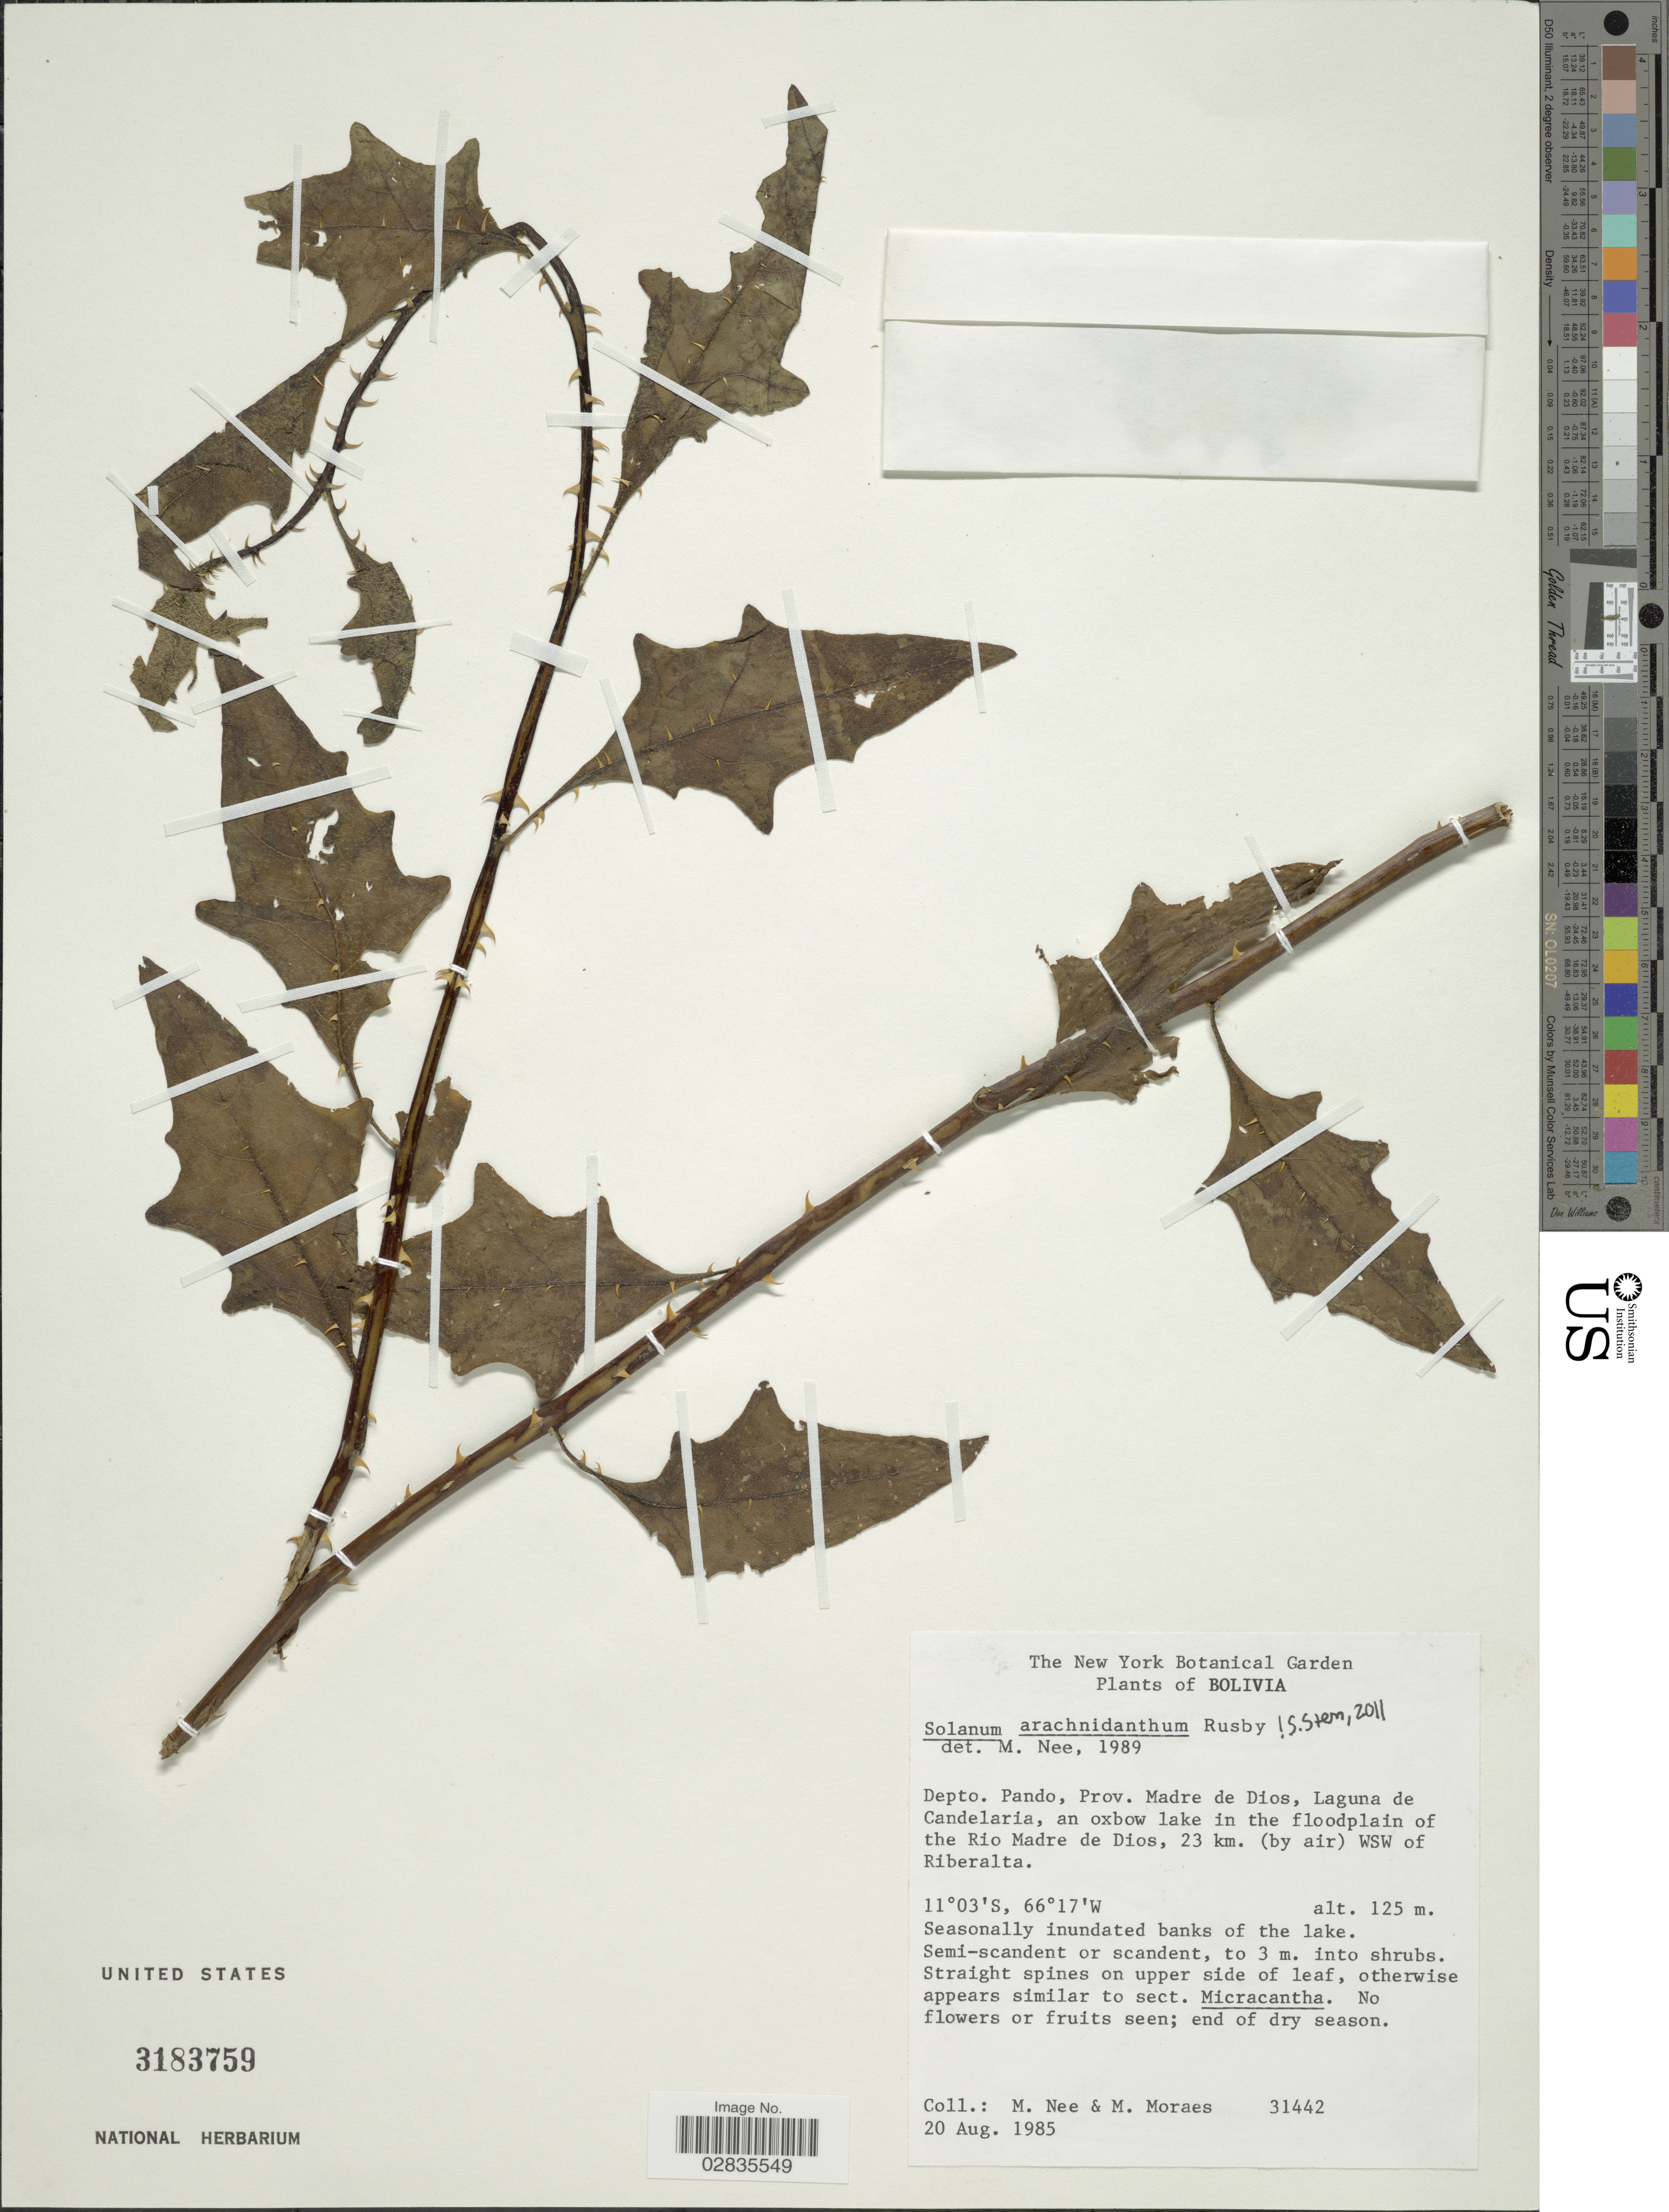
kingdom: Plantae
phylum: Tracheophyta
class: Magnoliopsida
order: Solanales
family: Solanaceae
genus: Solanum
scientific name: Solanum arachnidanthum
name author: Rusby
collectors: M. Nee & M. Moraes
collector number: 31442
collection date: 1985-08-20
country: Bolivia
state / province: Pando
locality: Depto. Pando, Prov. Madre de Dios, Laguna de Candelaria, an oxbow lake in the floodplain of the Rio Madre de Dios, 23 km. (by air) WSW of Riberalta.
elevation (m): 125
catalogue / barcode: US 3183759